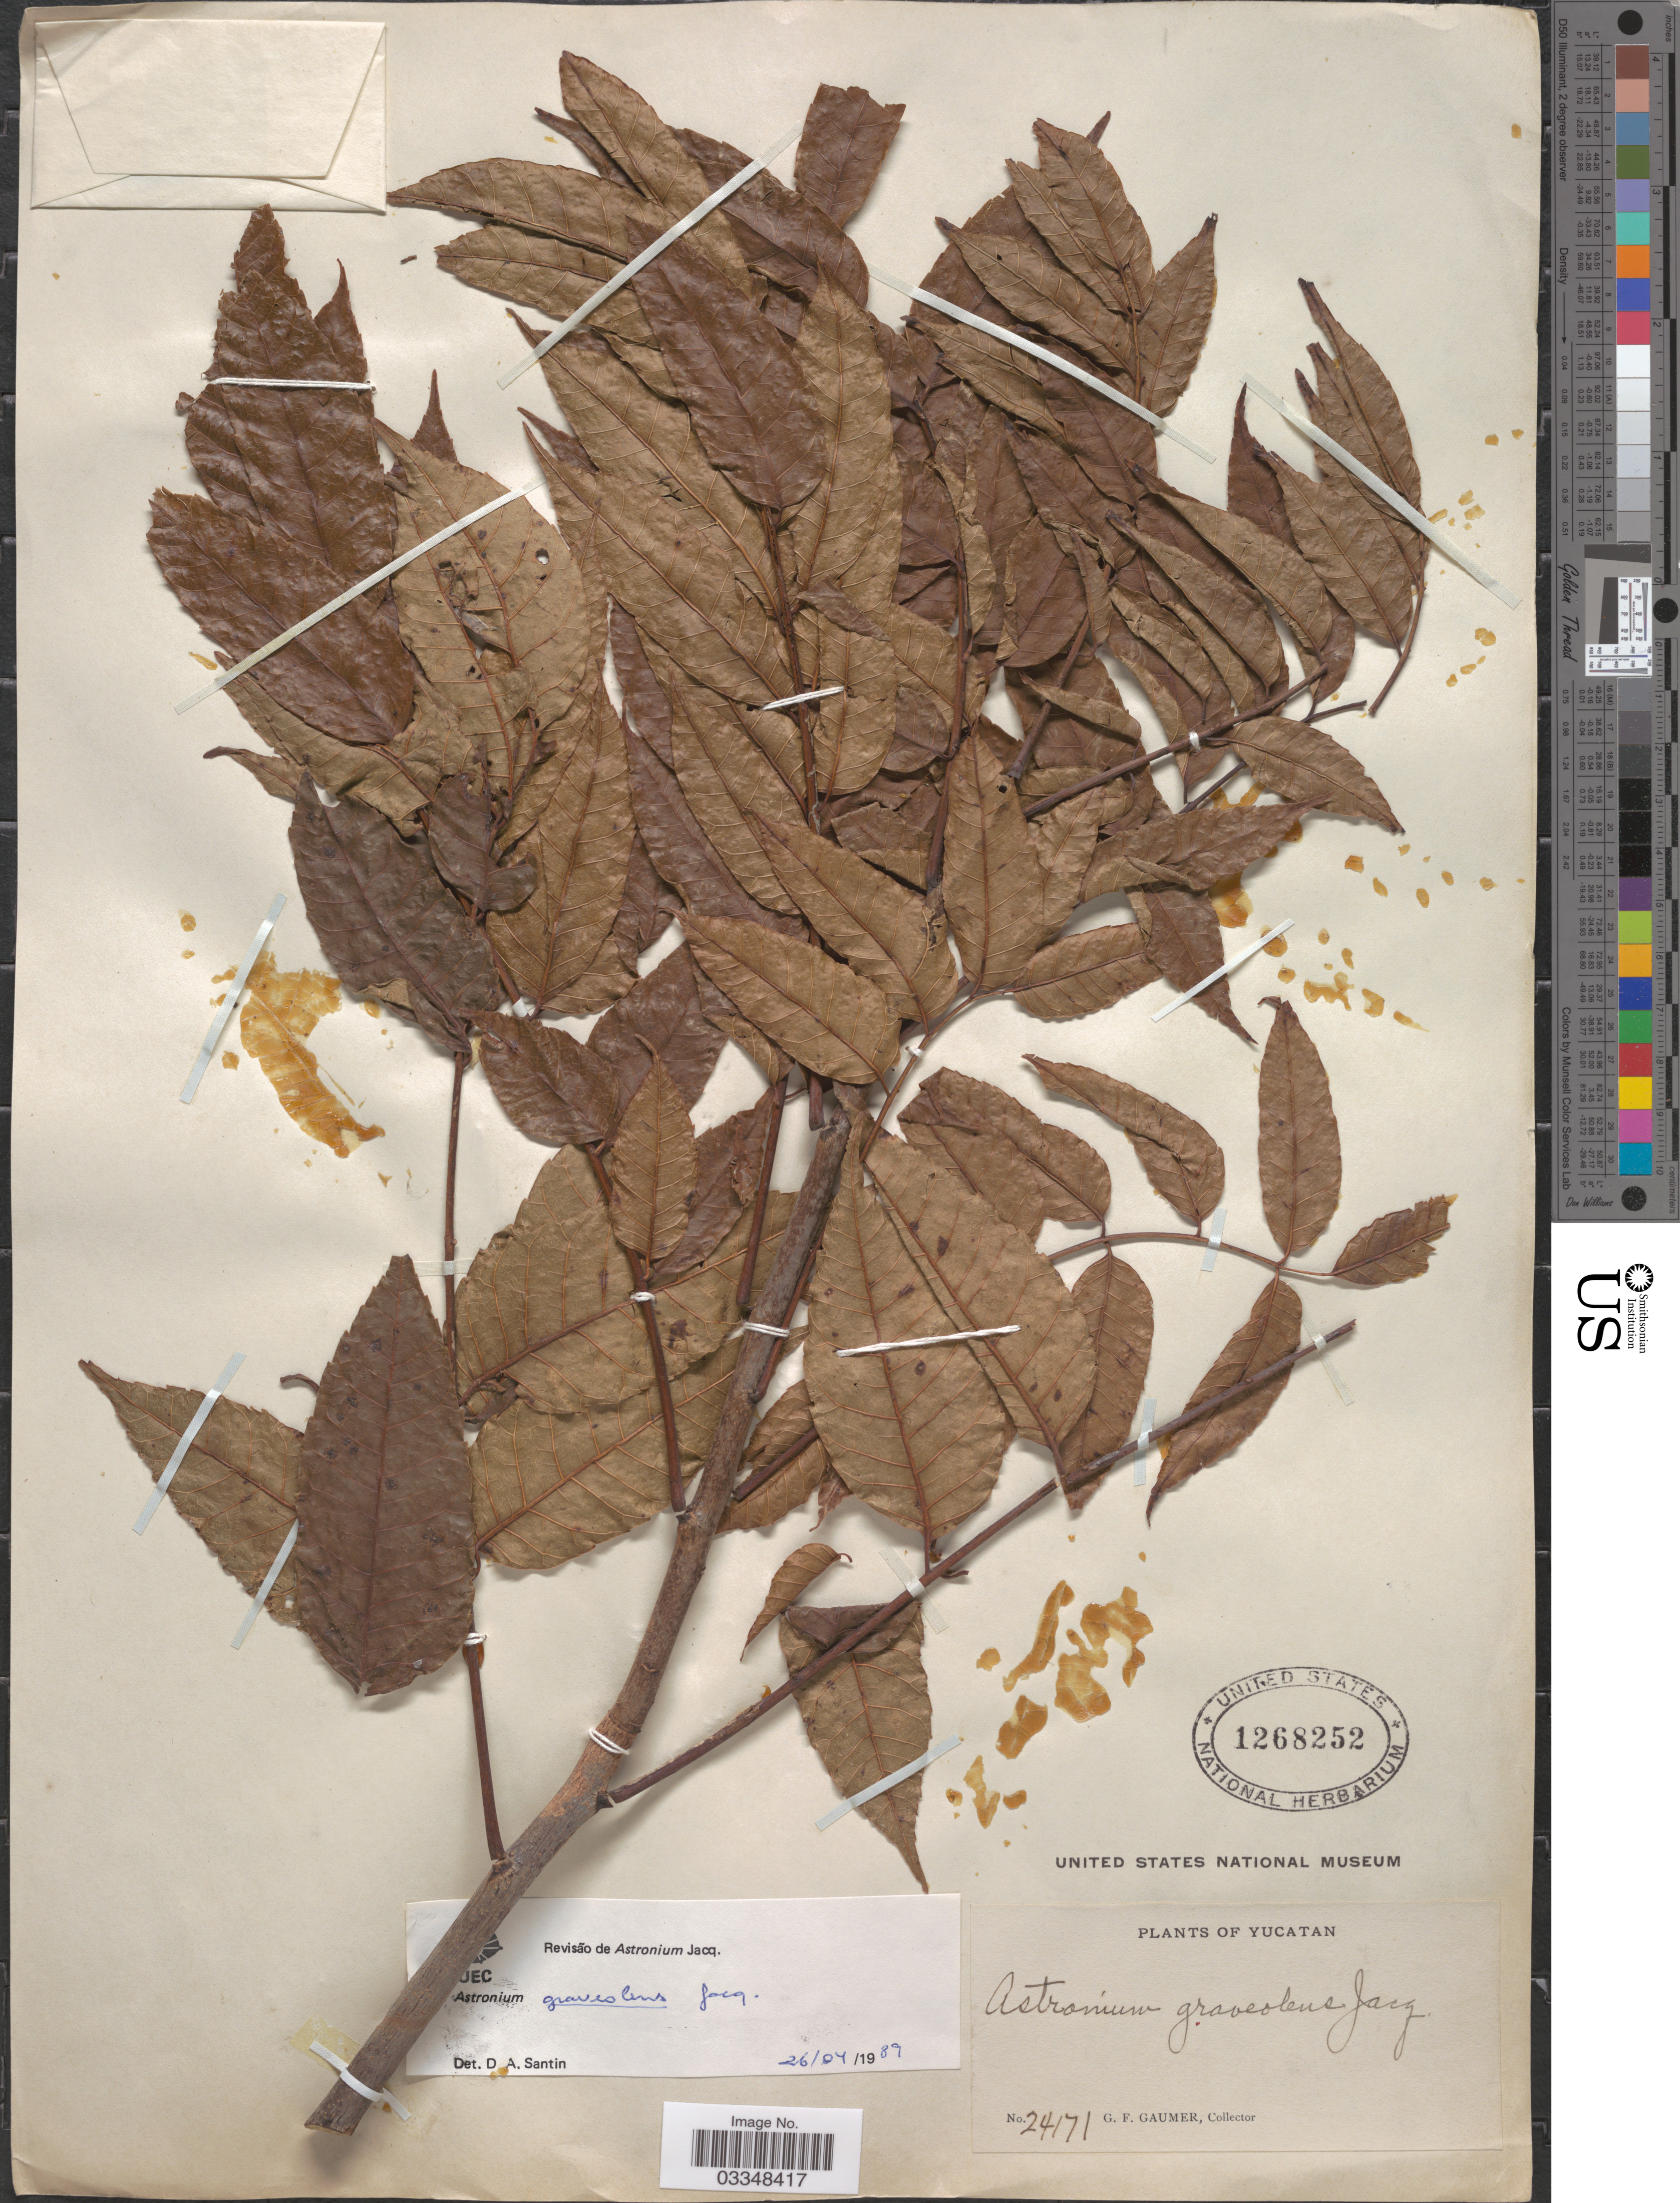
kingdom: Plantae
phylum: Tracheophyta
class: Magnoliopsida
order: Sapindales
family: Anacardiaceae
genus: Astronium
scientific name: Astronium graveolens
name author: Jacq.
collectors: G. F. Gaumer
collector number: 24171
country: Mexico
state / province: Yucatán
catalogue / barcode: US 1268252